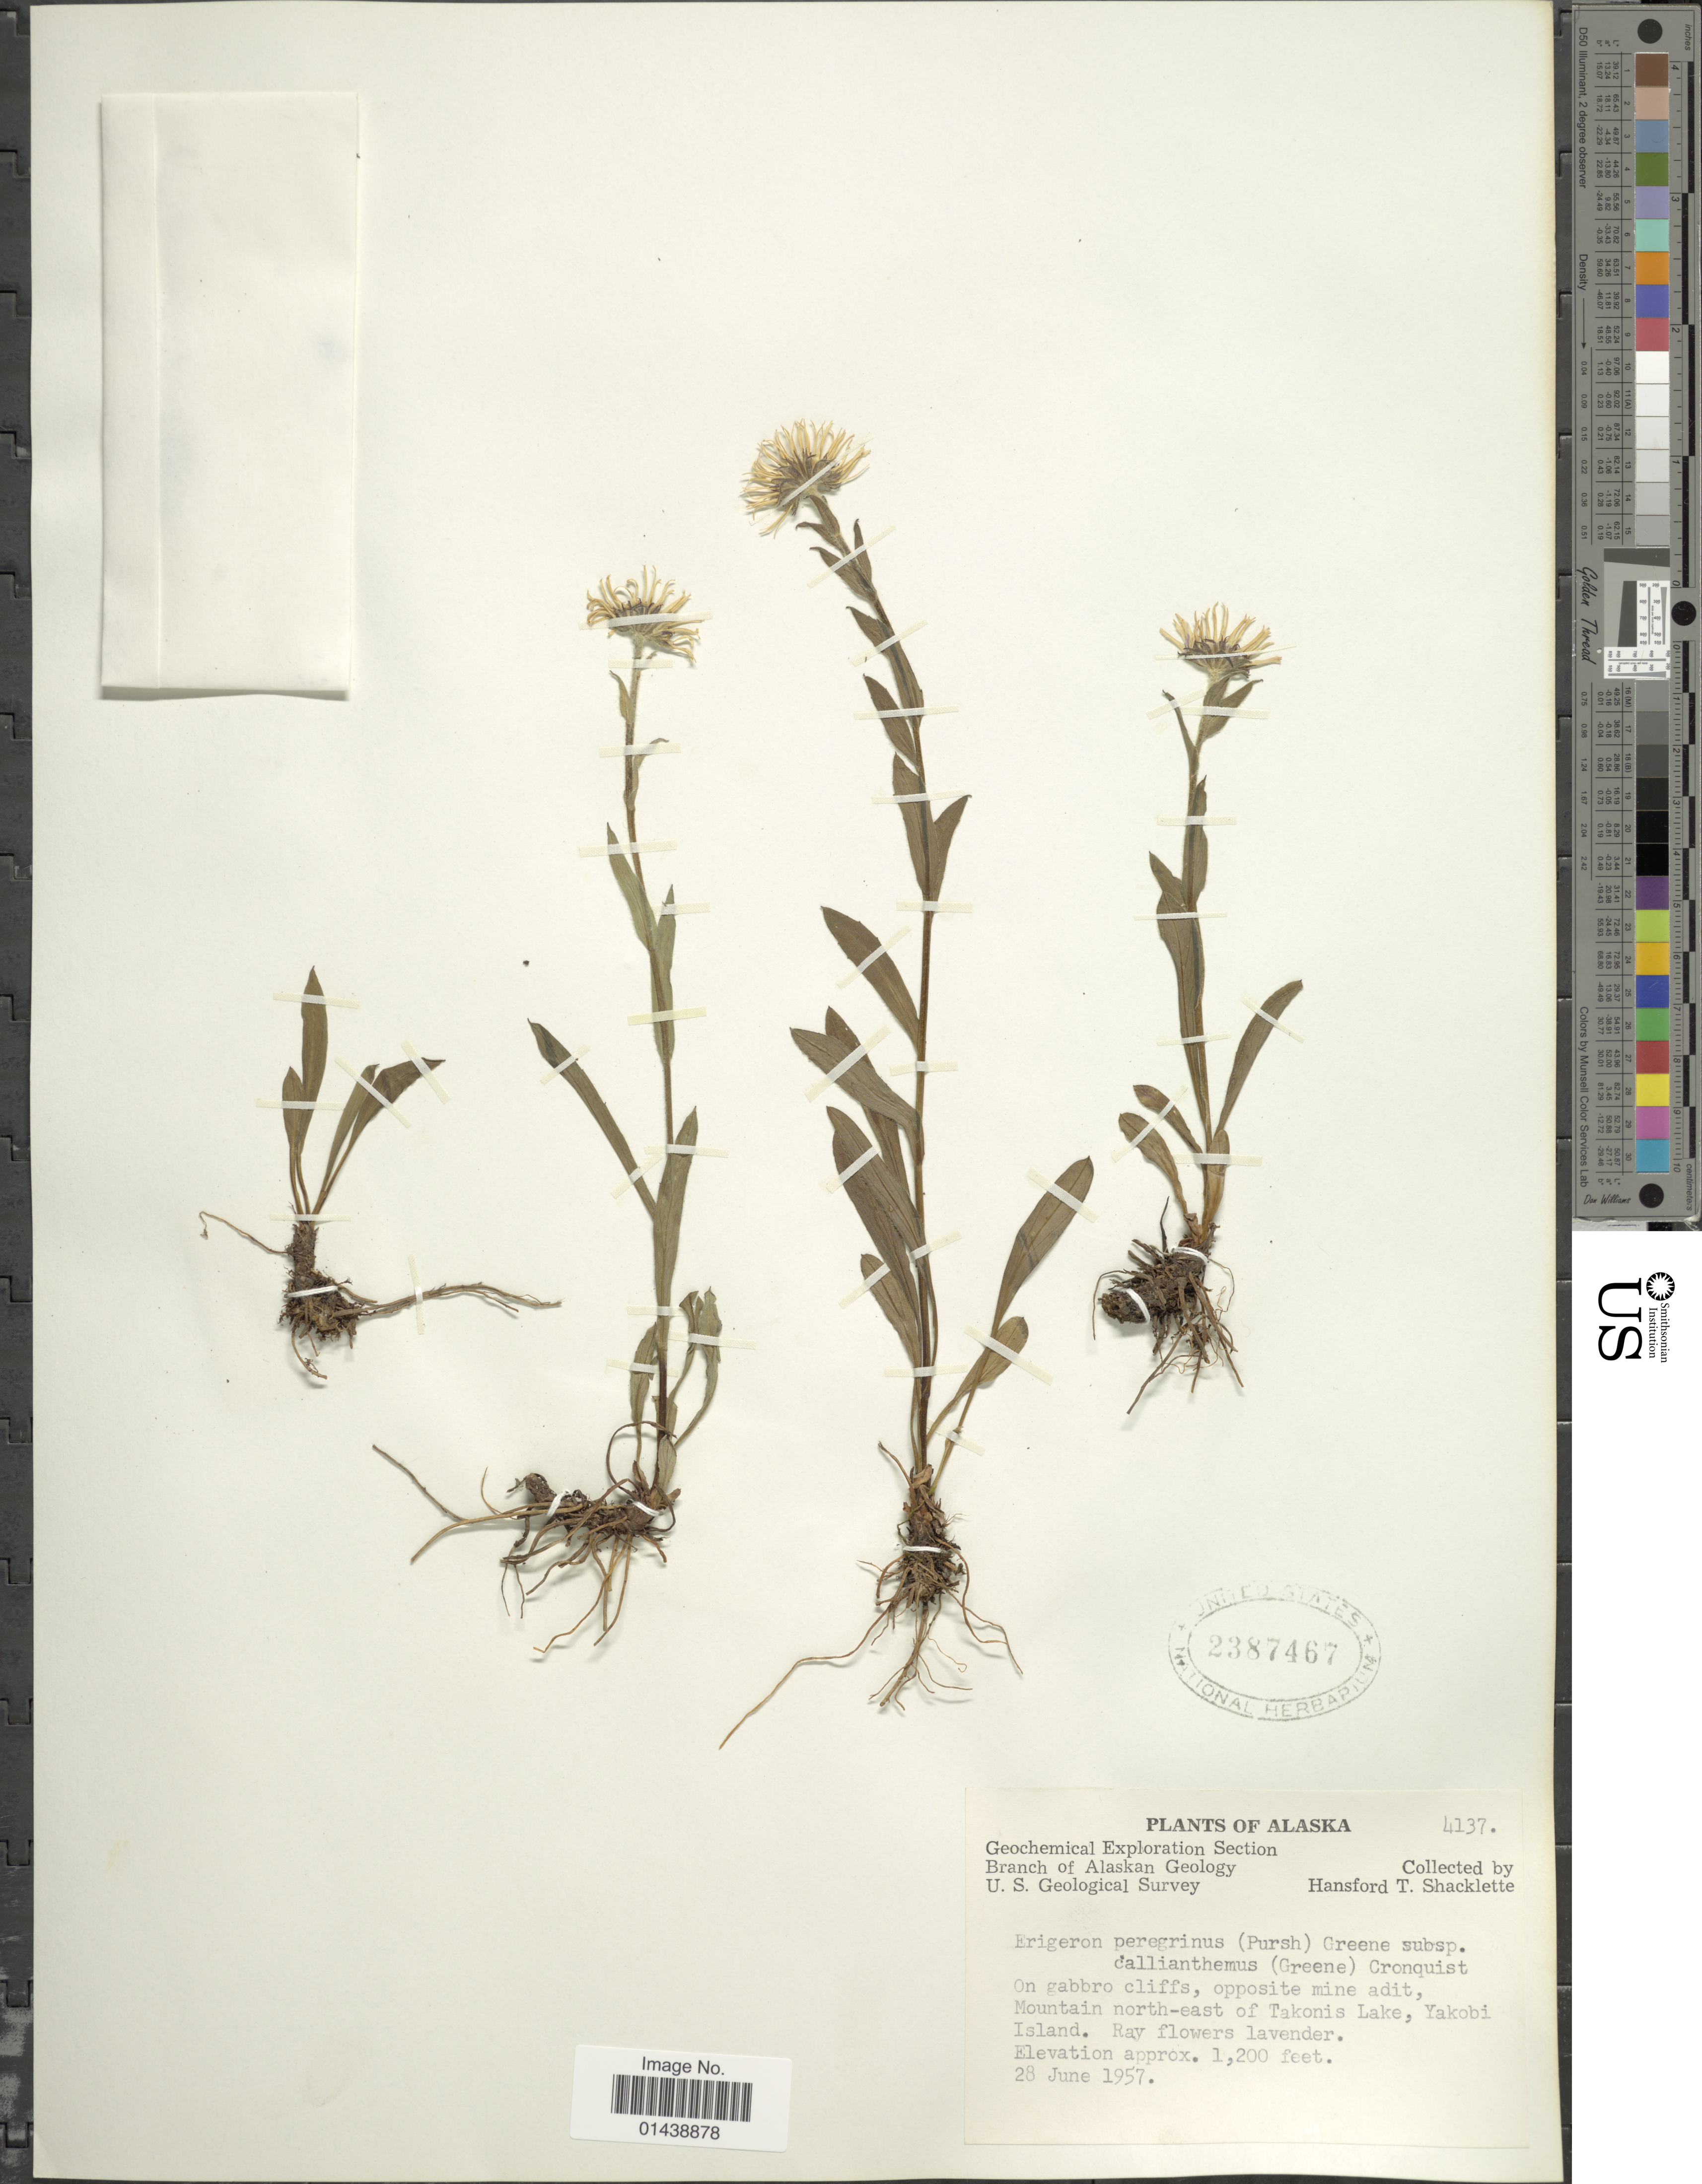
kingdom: Plantae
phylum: Tracheophyta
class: Magnoliopsida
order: Asterales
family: Asteraceae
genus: Erigeron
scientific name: Erigeron peregrinus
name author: (Banks ex Pursh) Greene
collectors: H. Shacklette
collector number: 4137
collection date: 1957-06-28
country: United States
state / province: Alaska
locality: Opposite mine adit, Mountain north-east of Takonis Lake, Yakobi Island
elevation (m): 366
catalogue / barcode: US 2387467